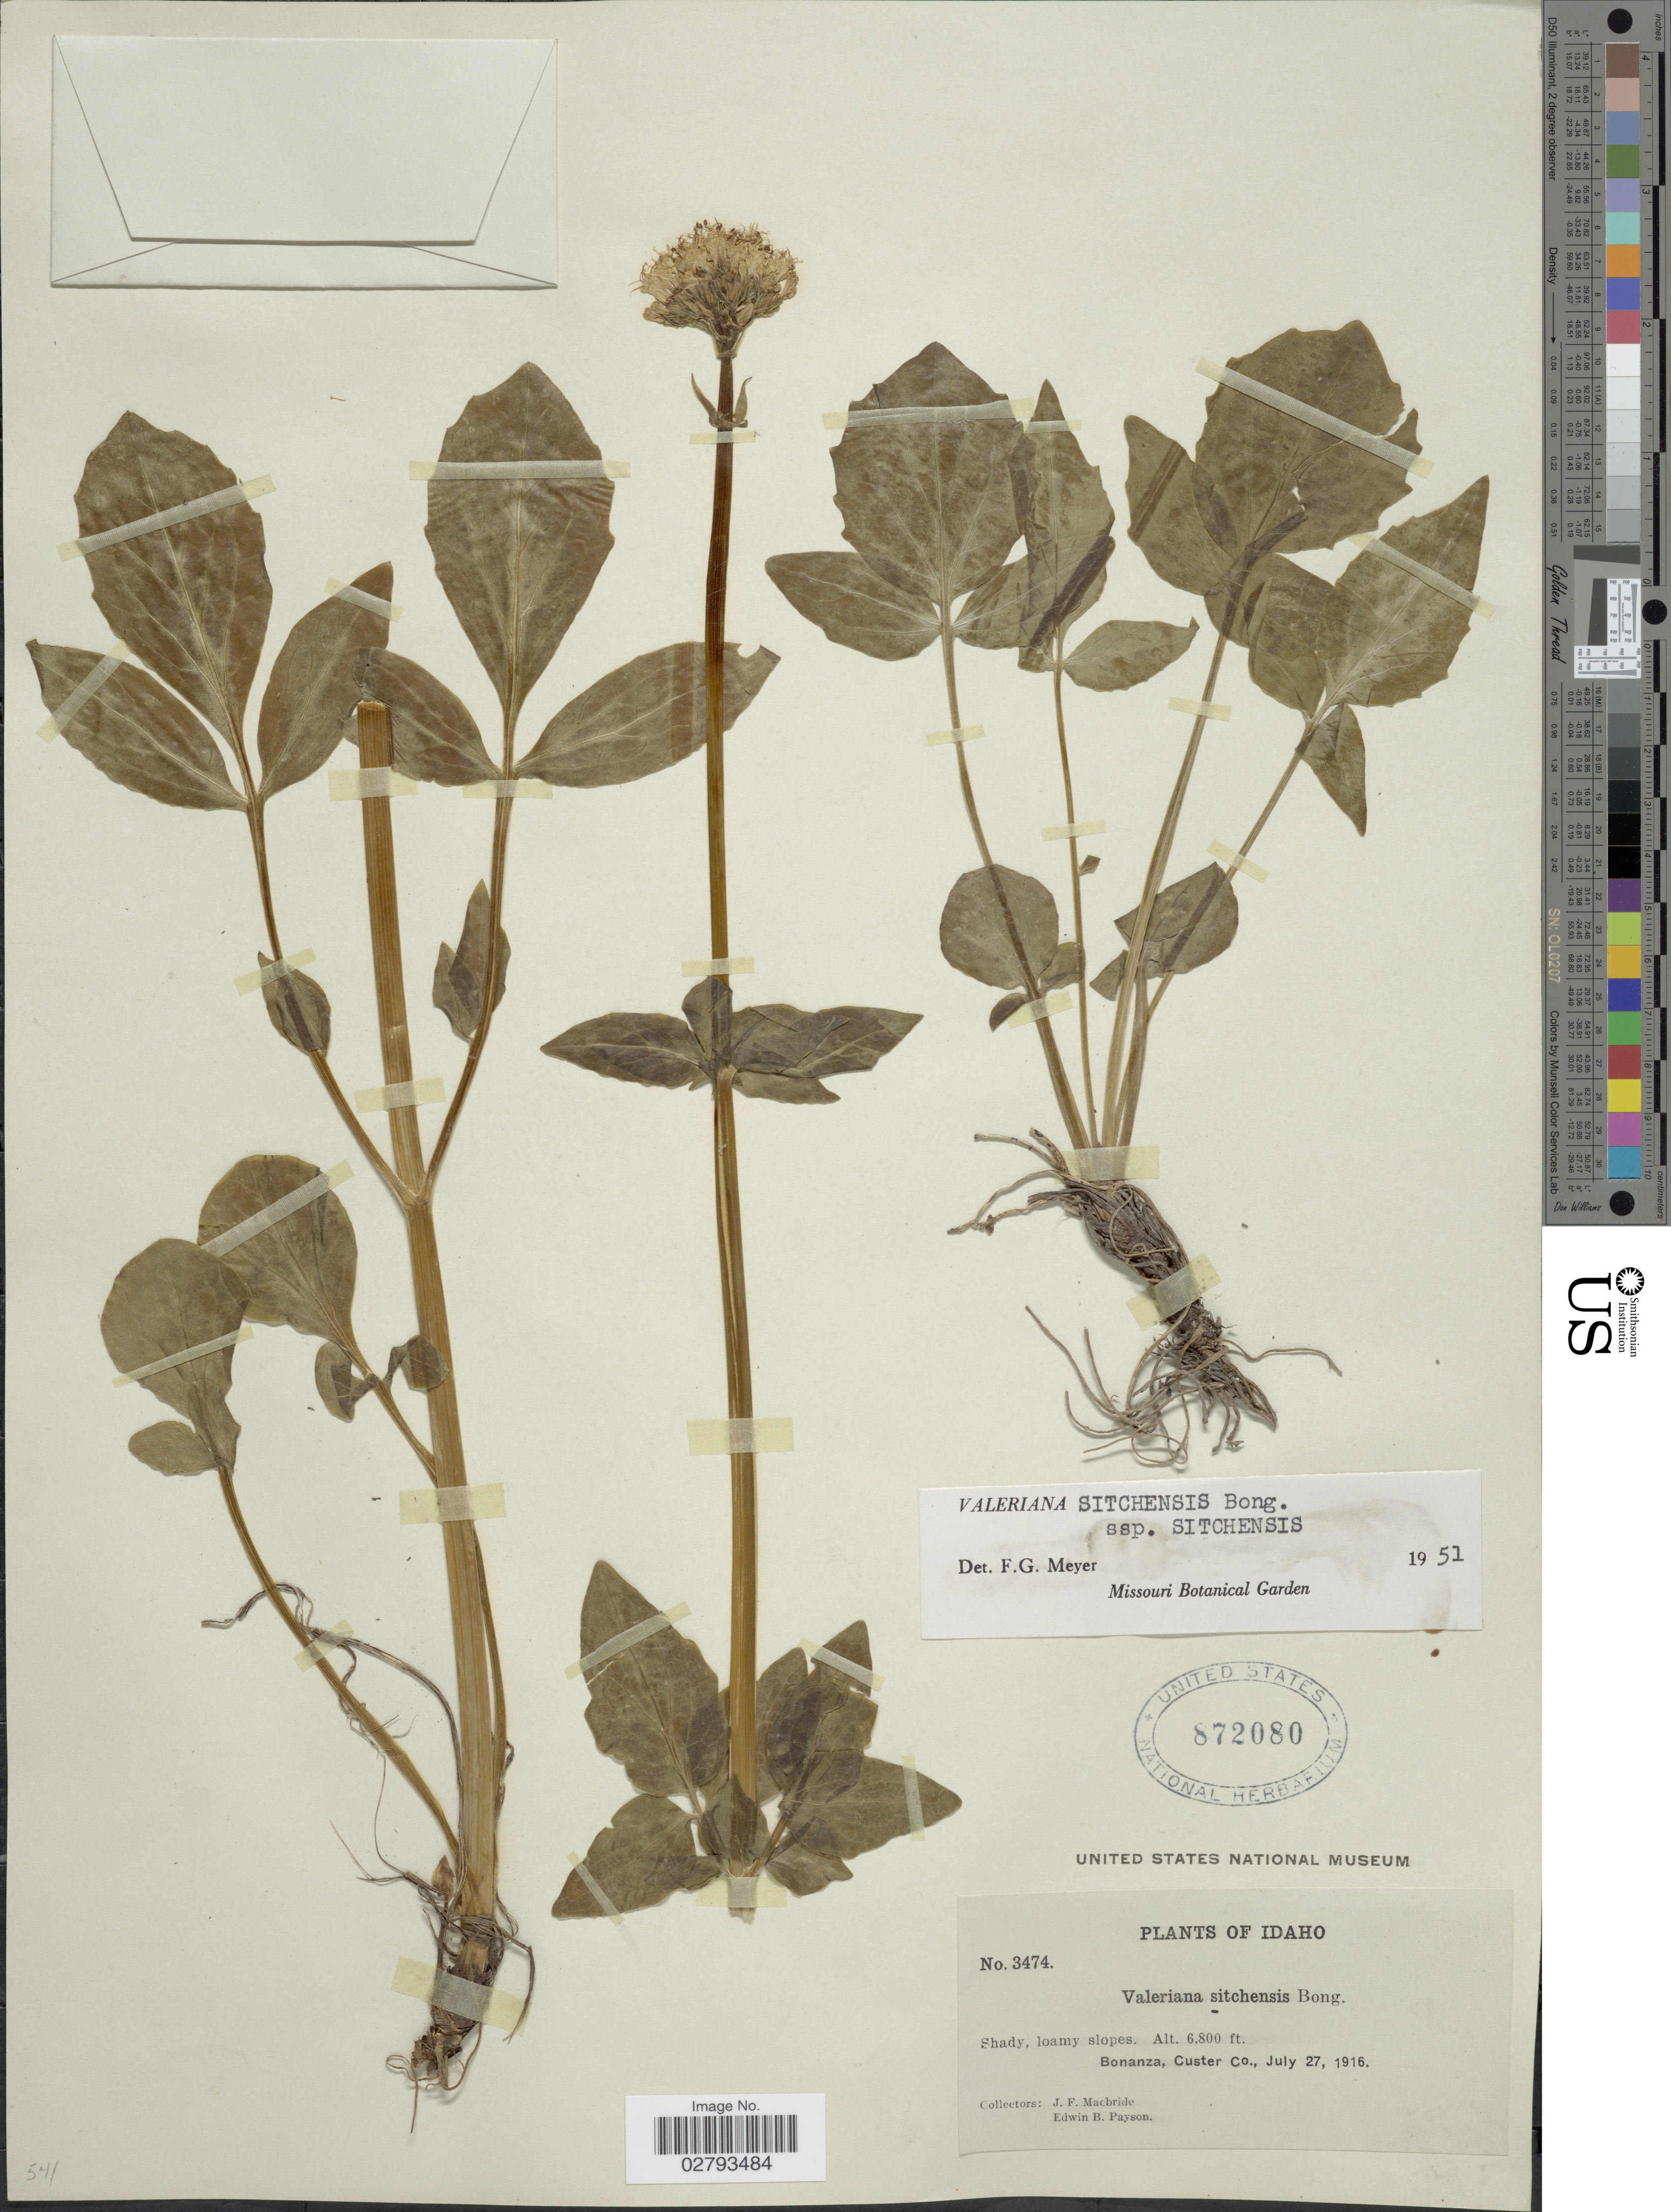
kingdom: Plantae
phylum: Tracheophyta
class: Magnoliopsida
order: Dipsacales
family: Caprifoliaceae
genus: Valeriana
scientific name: Valeriana sitchensis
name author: Bong.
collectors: J. F. Macbride & E. B. Payson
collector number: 3474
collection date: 1916-07-27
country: United States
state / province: Idaho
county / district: Custer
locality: Bonanza.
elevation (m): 2073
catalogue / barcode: US 872080